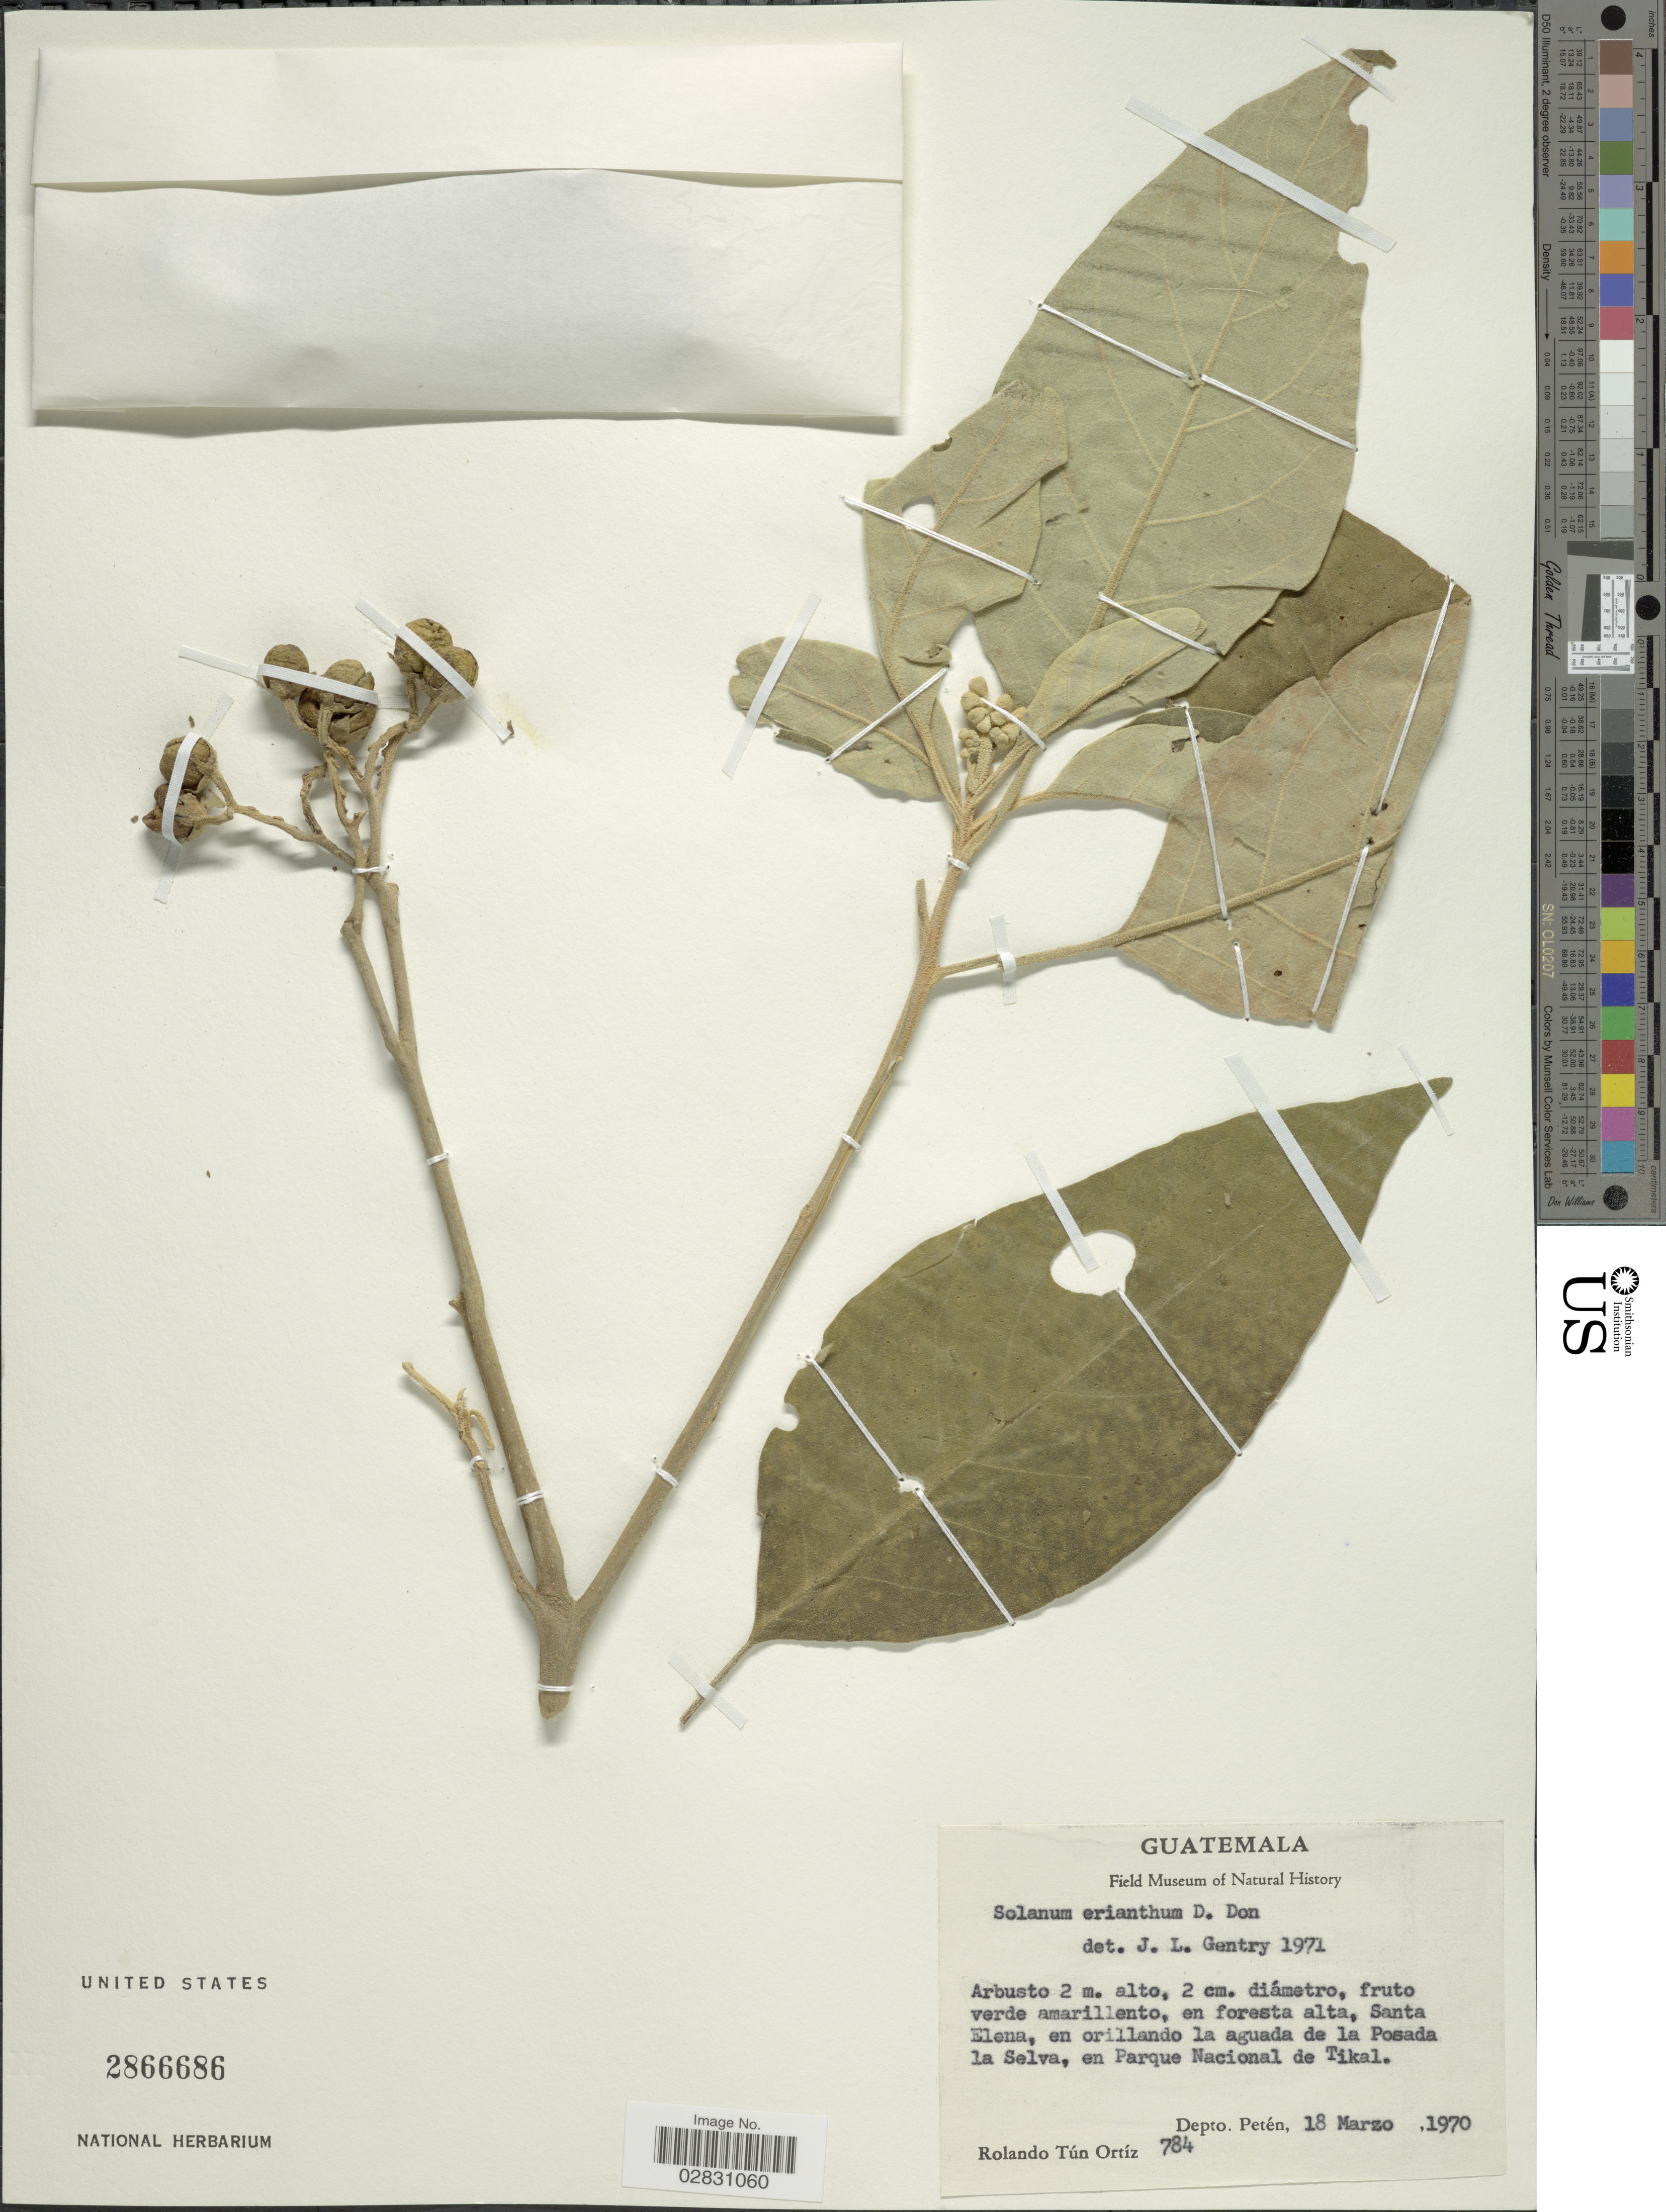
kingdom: Plantae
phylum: Tracheophyta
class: Magnoliopsida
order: Solanales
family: Solanaceae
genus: Solanum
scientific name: Solanum erianthum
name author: D. Don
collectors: R. T. Ortíz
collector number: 784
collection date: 1970-03-18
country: Guatemala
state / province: El Petén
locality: Santa Elena, en orillando la aguada de la Posada la Selva, en Parque Nacional de Tikal. Depto. Petén.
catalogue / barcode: US 2866686